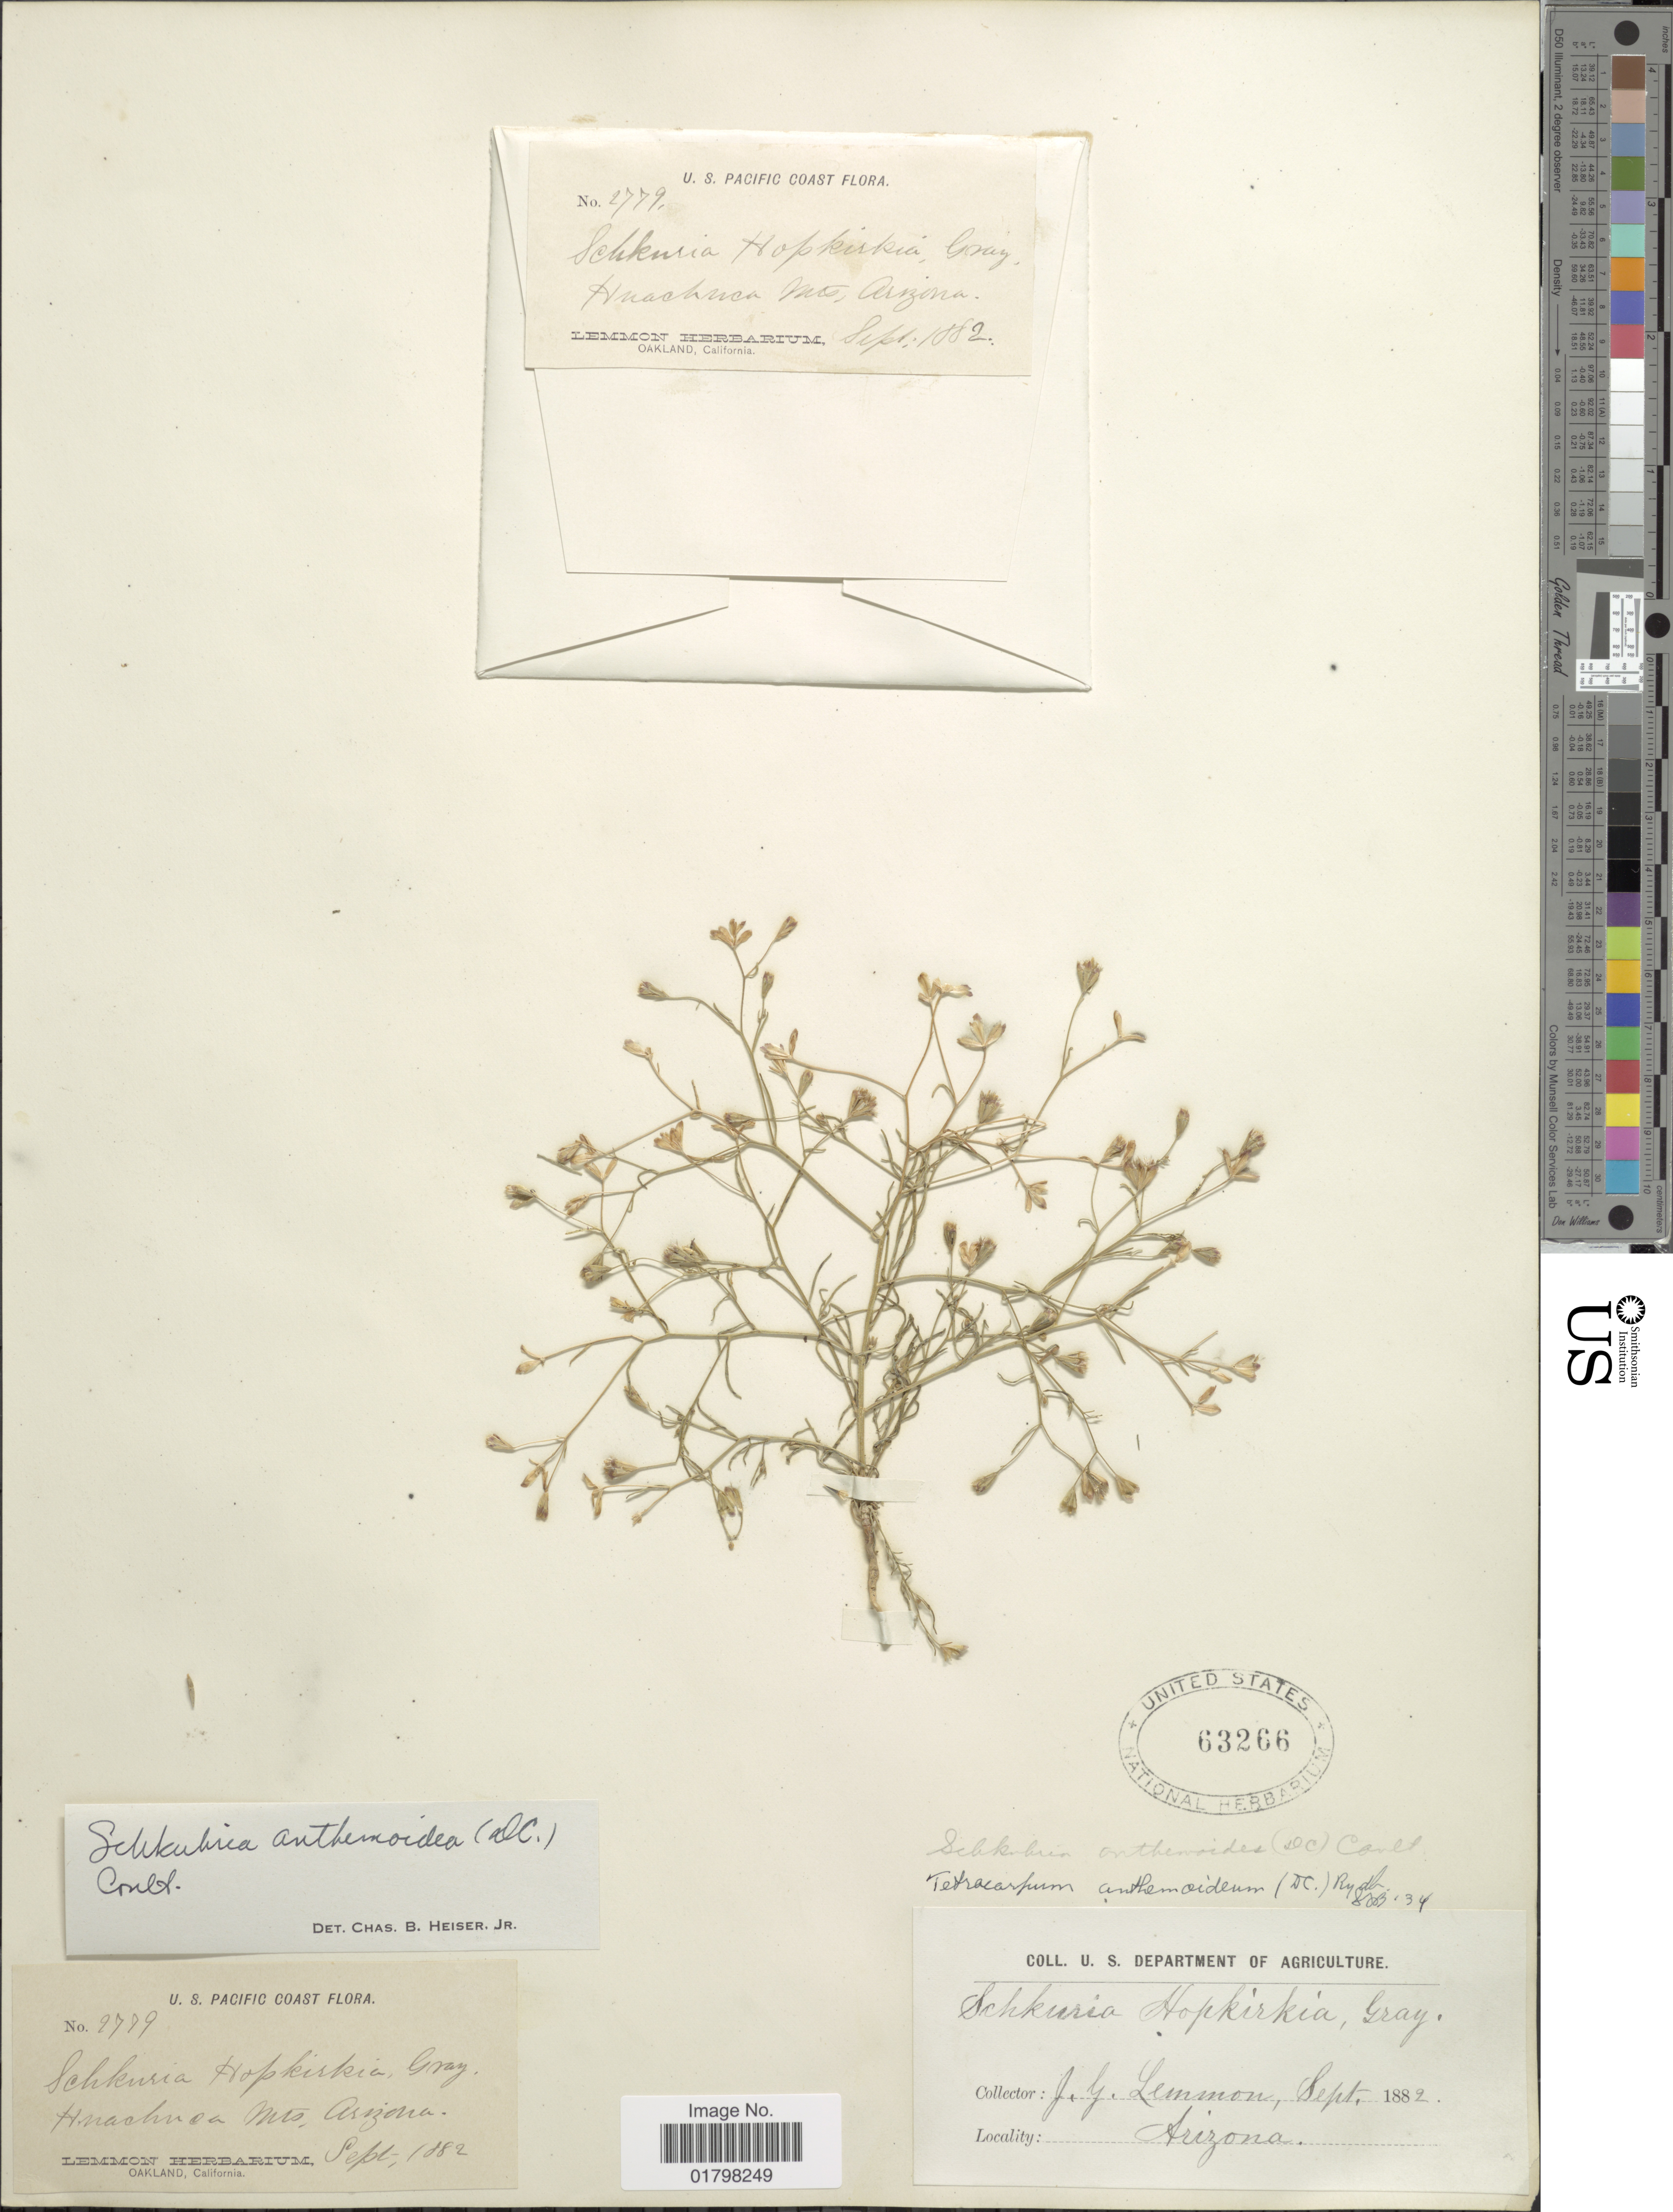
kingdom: Plantae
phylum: Tracheophyta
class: Magnoliopsida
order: Asterales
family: Asteraceae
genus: Schkuhria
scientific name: Schkuhria wislizeni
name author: A. Gray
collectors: J. Lemmon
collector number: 2779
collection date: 1882-09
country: United States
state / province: Arizona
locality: Huachuca Mts.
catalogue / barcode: US 63266